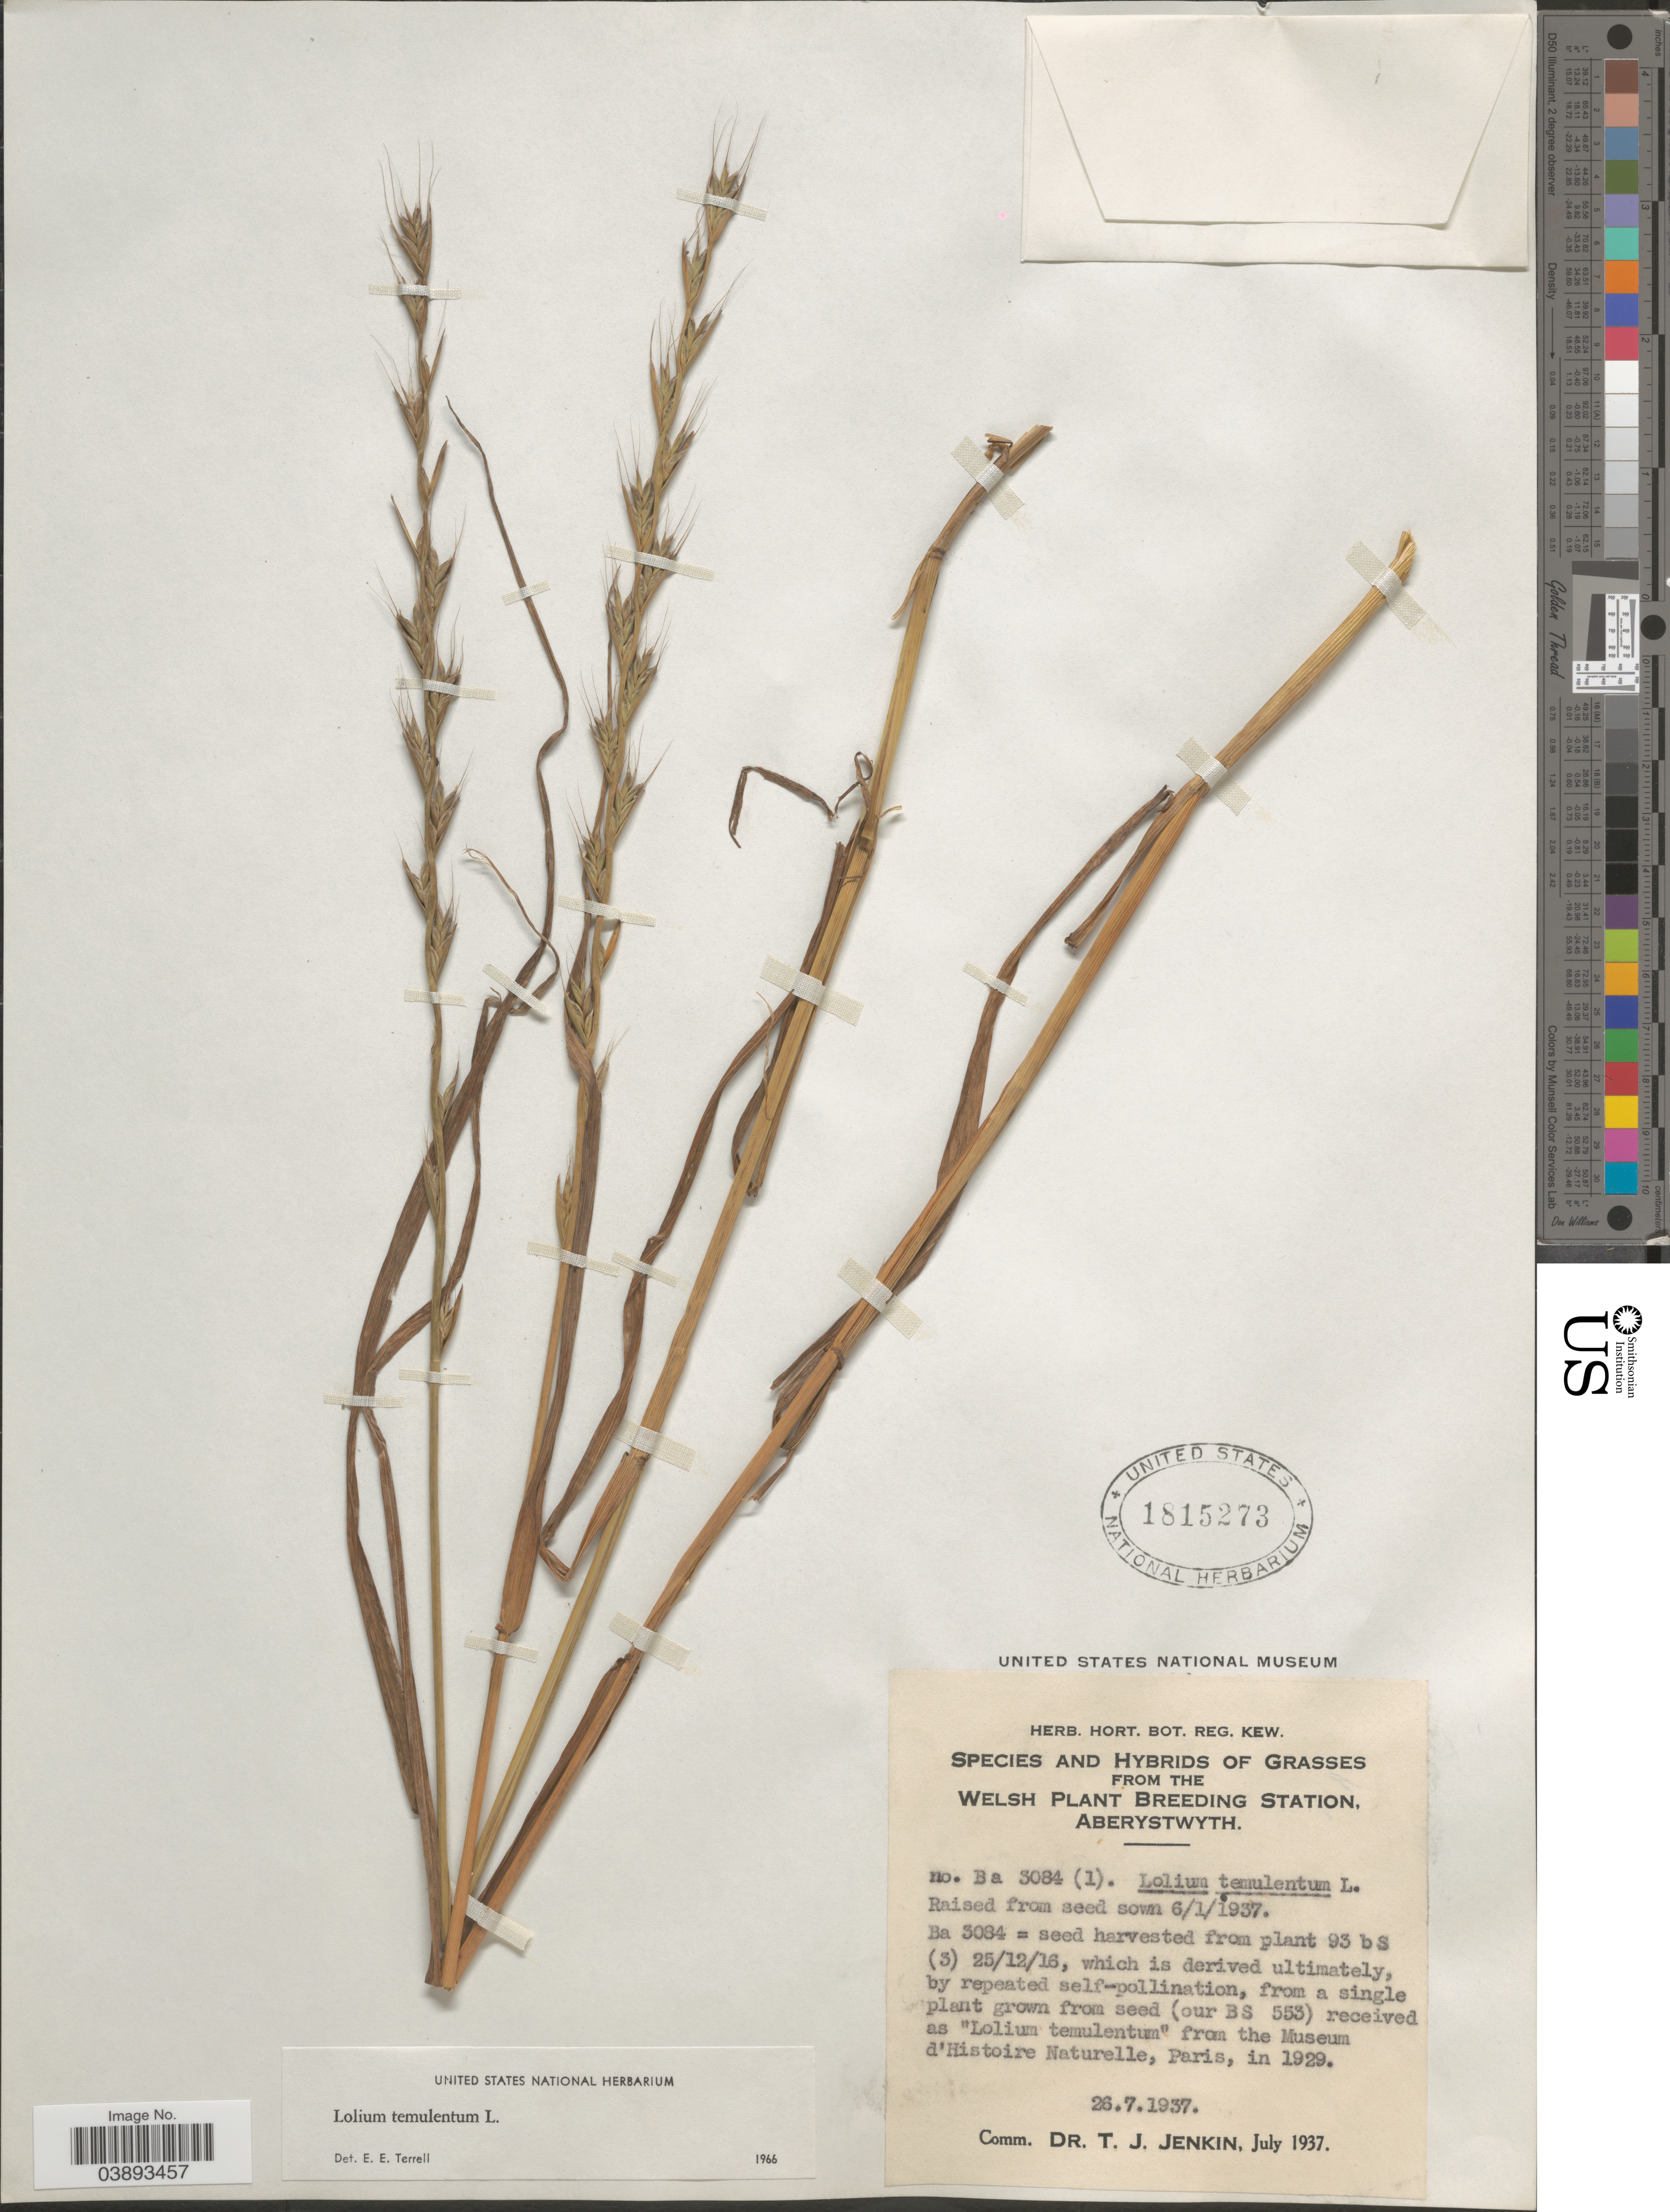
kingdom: Plantae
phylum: Tracheophyta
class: Liliopsida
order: Poales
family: Poaceae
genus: Lolium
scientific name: Lolium temulentum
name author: L.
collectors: Ex herb. Hort. Bot. Reg. Kew.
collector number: Ba 3084 (1)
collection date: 1937-07-26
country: United Kingdom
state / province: Wales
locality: Welsh Plant Breeding Station, Aberystwyth.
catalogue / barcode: US 1815273